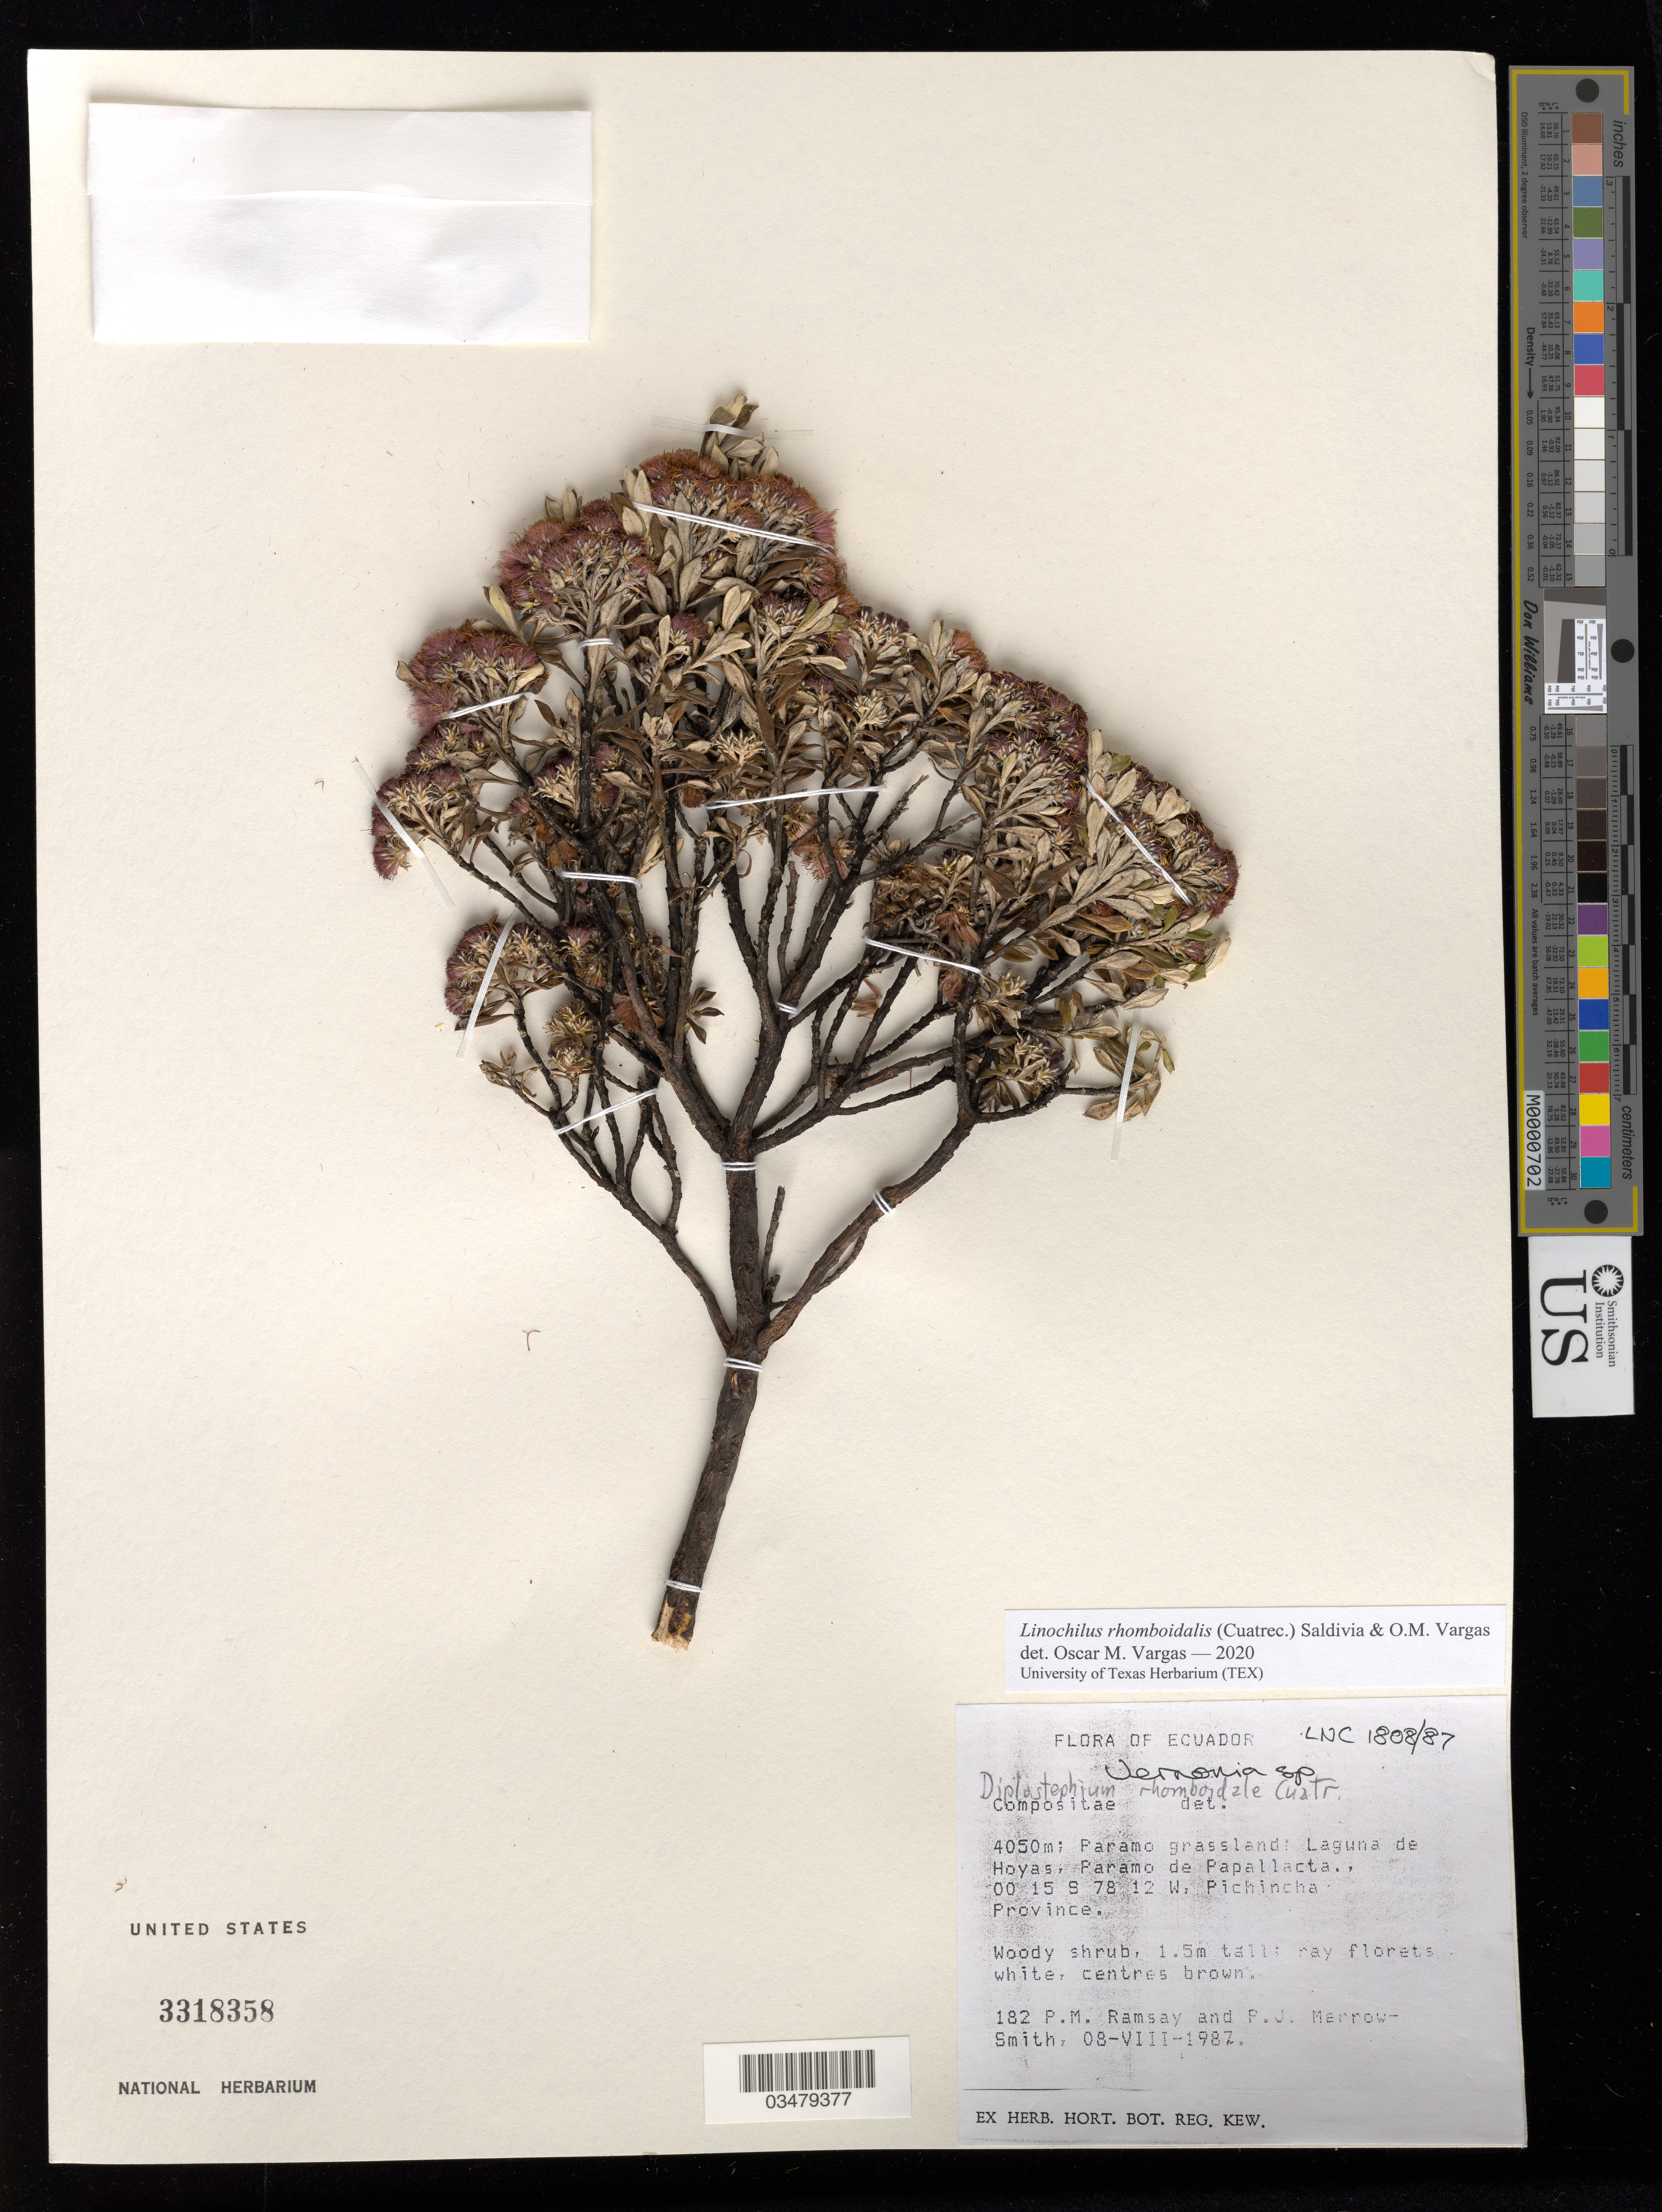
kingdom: Plantae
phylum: Tracheophyta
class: Magnoliopsida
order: Asterales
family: Asteraceae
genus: Linochilus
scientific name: Linochilus rhomboidalis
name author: (Cuatrec.) Saldivia & O.M. Vargas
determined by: Vargas, Oscar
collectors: P. M. Ramsay & P. J. Merrow-Smith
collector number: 182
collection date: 1982-08-08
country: Ecuador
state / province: Pichincha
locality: Paramo de Papallacta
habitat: Paramo grassland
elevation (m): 4050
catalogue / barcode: US 3318358